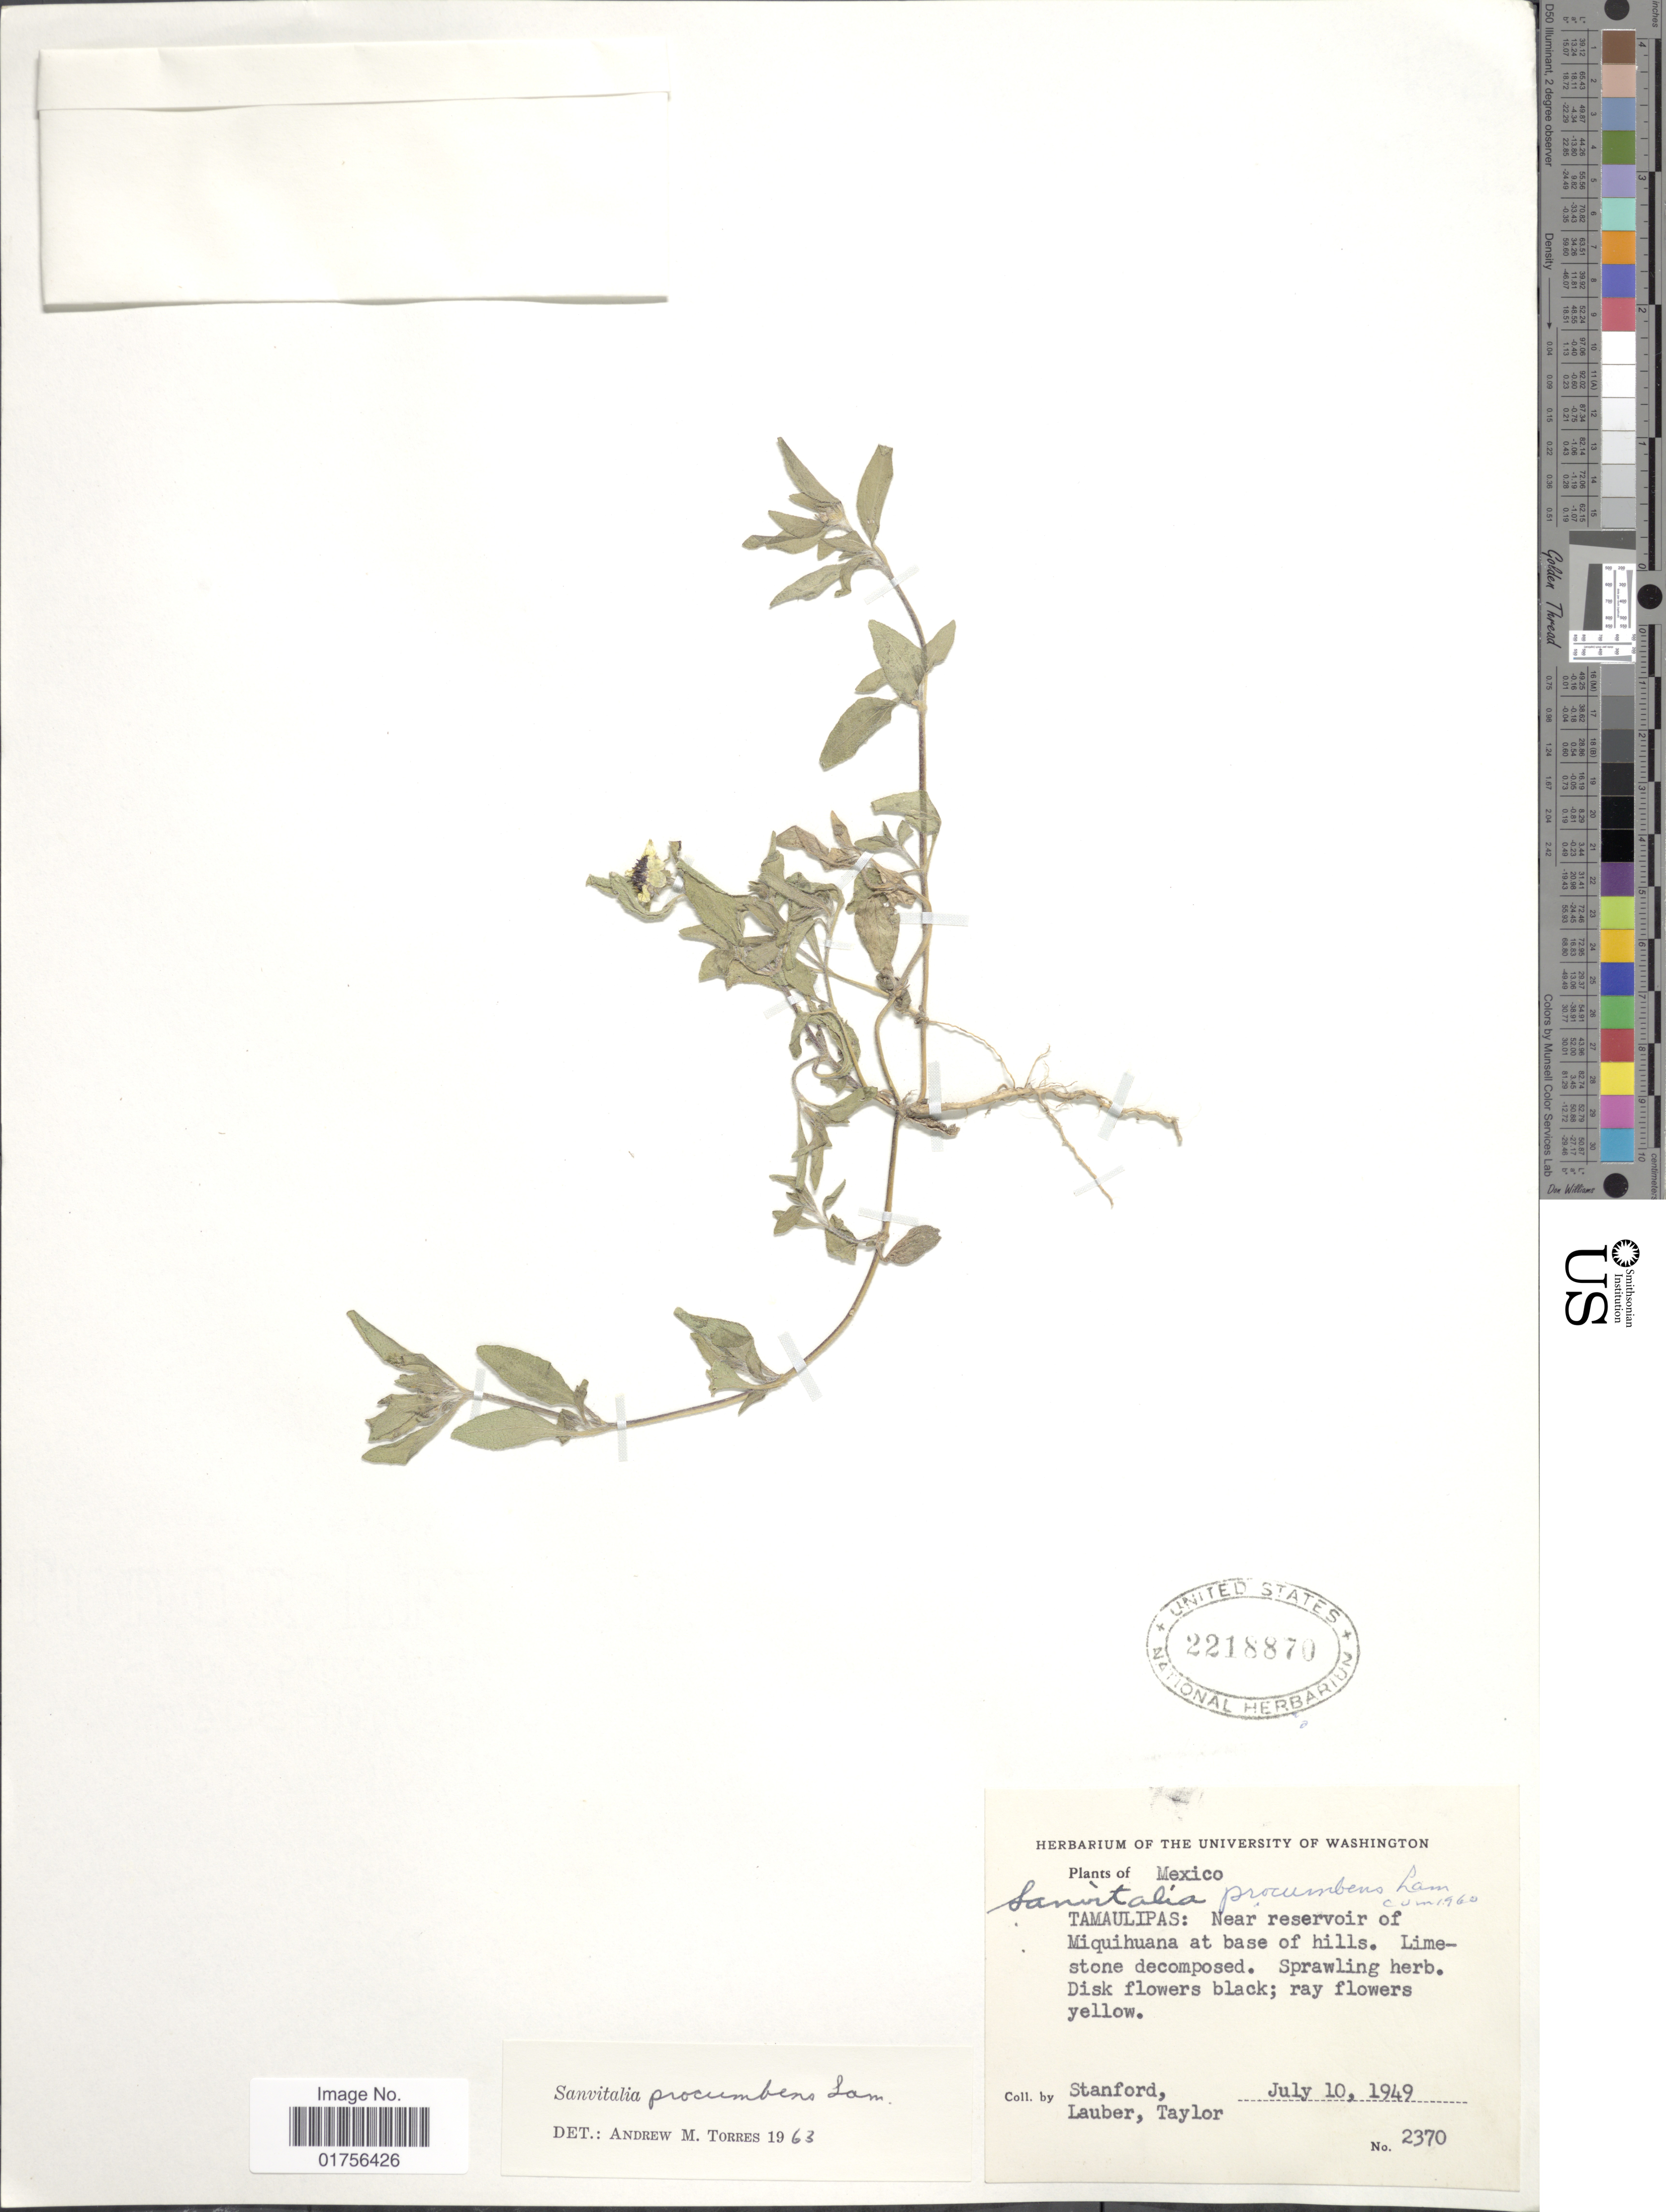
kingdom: Plantae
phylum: Tracheophyta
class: Magnoliopsida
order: Asterales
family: Asteraceae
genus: Sanvitalia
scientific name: Sanvitalia procumbens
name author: Lam.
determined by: Skibicki, Samuel V.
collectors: -. Stanford, Lauber, -- & -- Taylor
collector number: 2370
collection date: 1949-07-10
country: Mexico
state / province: Tamaulipas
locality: Tamaulipas: Near reservoir of Miquihuana at base of hills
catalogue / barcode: US 2218870